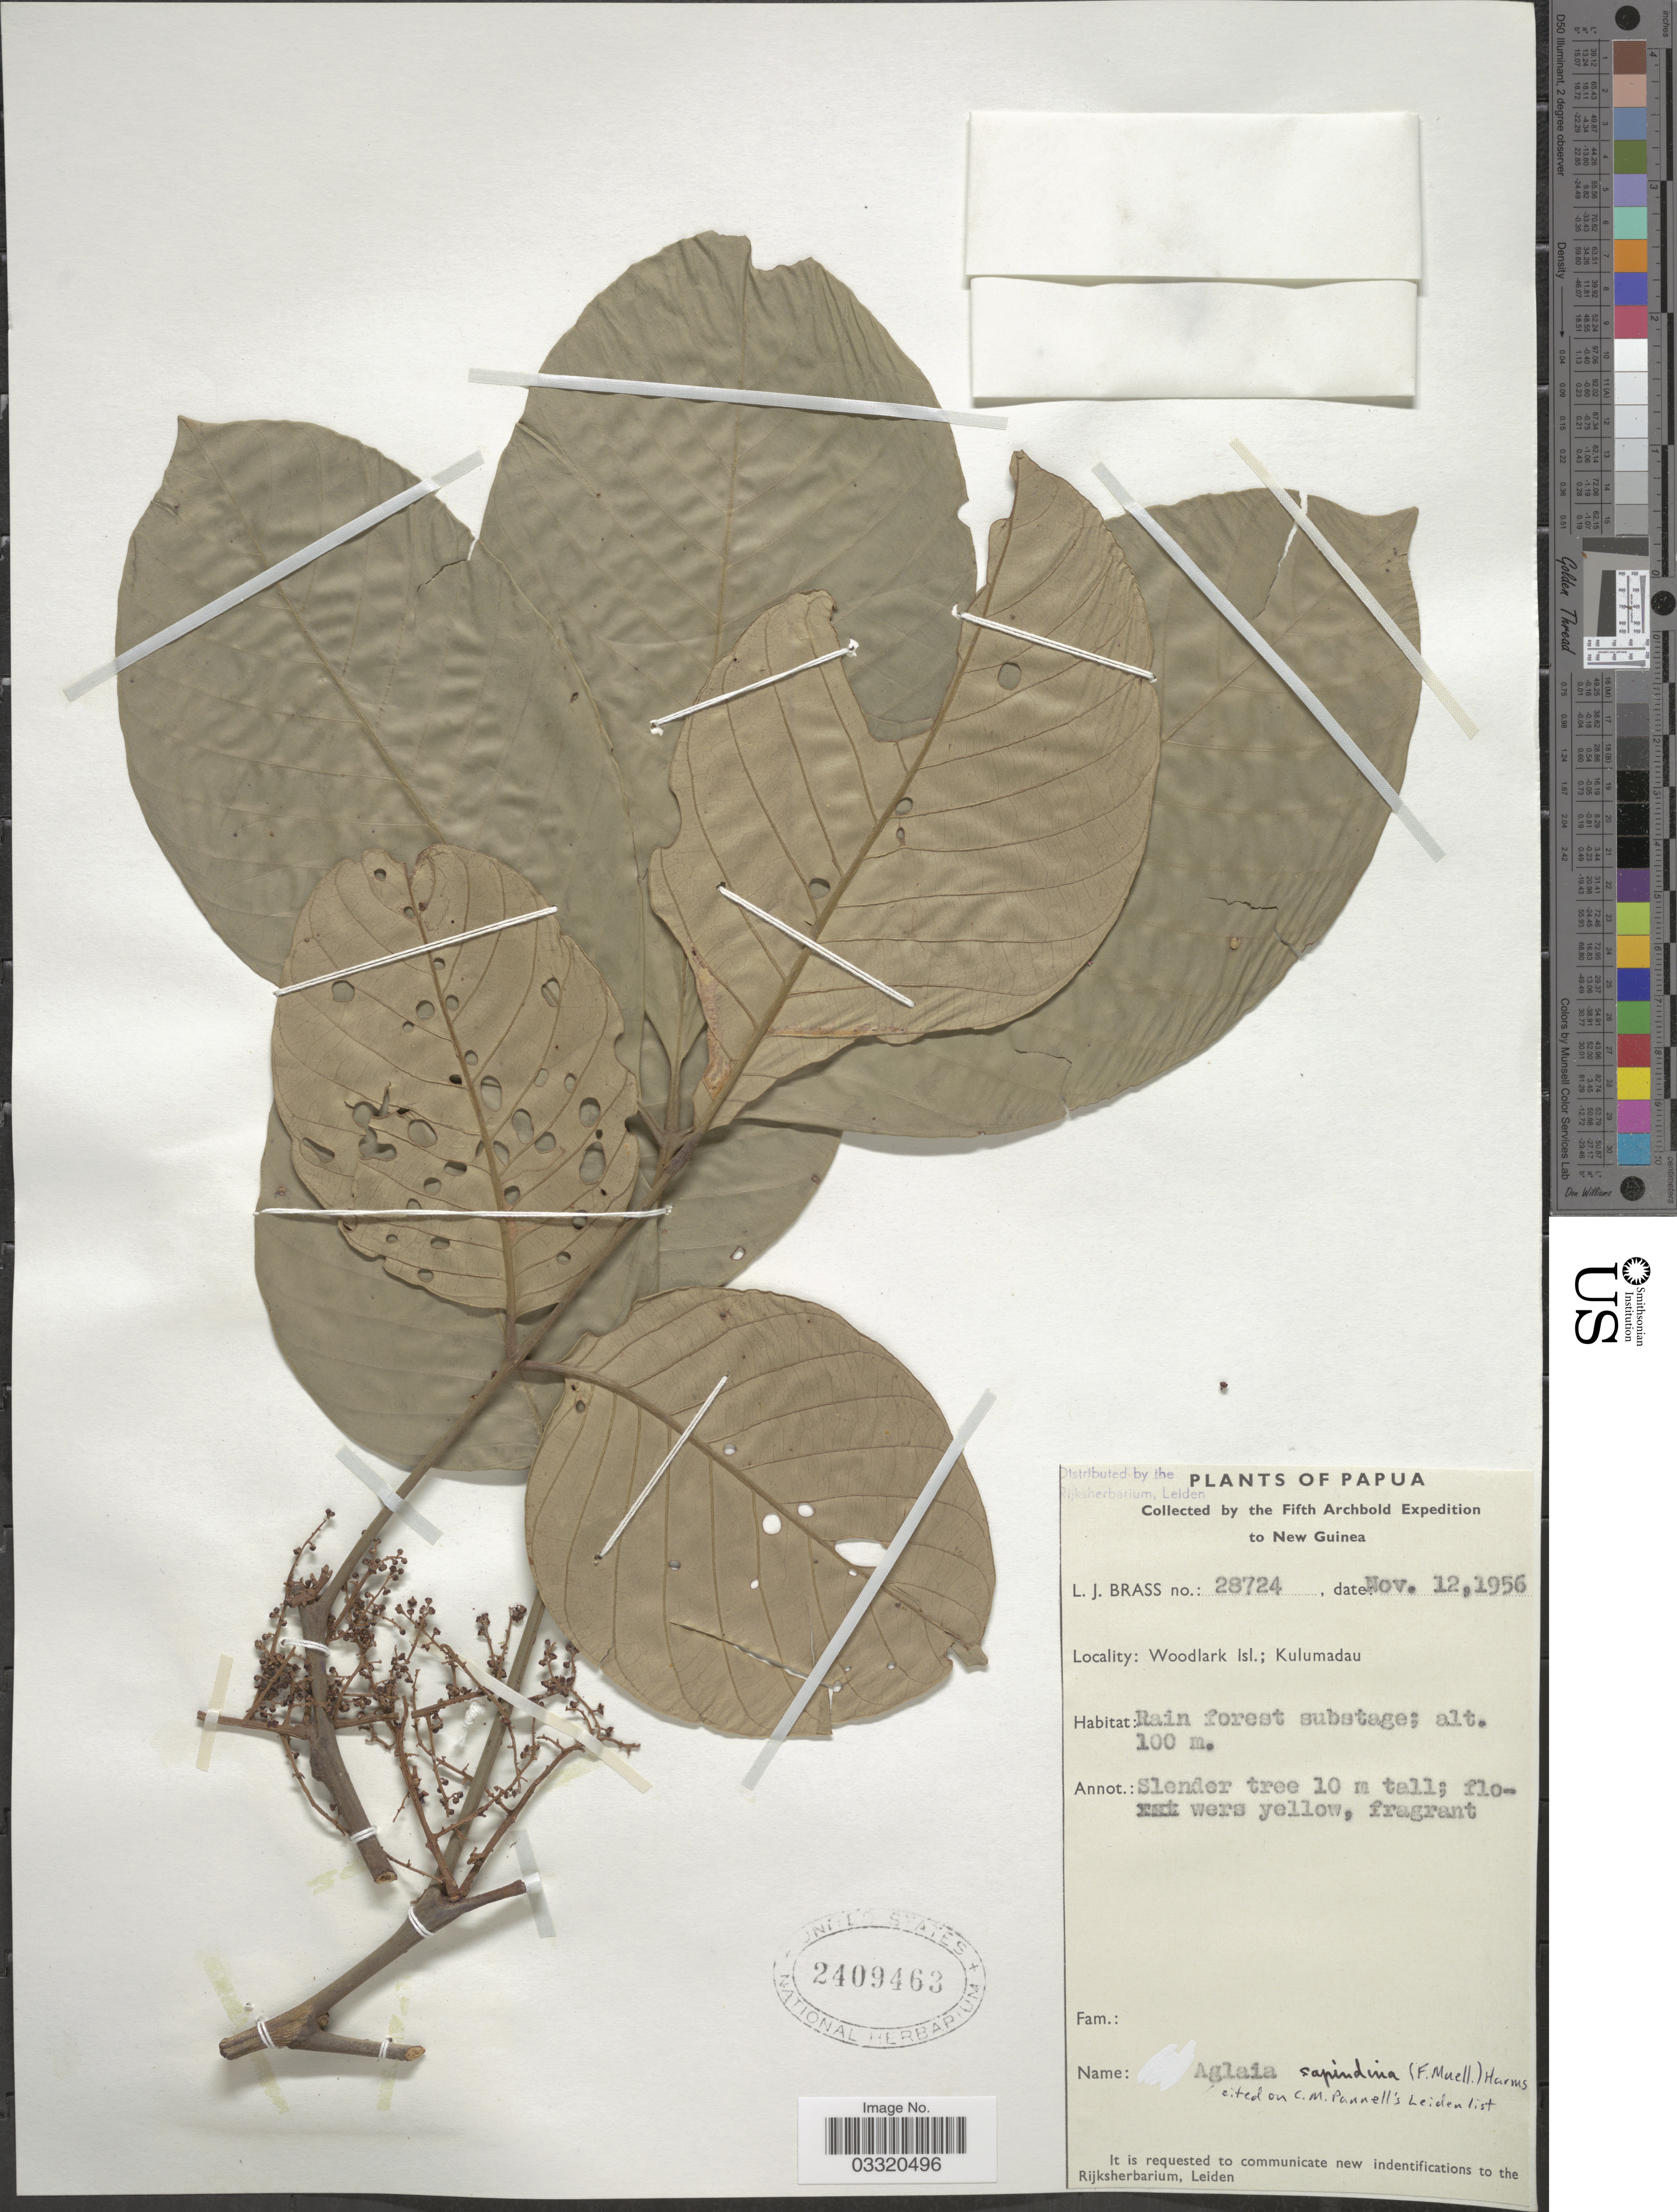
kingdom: Plantae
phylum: Tracheophyta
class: Magnoliopsida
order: Sapindales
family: Meliaceae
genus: Aglaia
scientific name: Aglaia sapindina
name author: (F. Muell.) Harms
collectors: L. J. Brass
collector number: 28724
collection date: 1956-11-12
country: Papua New Guinea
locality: Papua. New Guinea. Woodlark Isl.; Kulumadau.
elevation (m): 100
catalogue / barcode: US 2409463